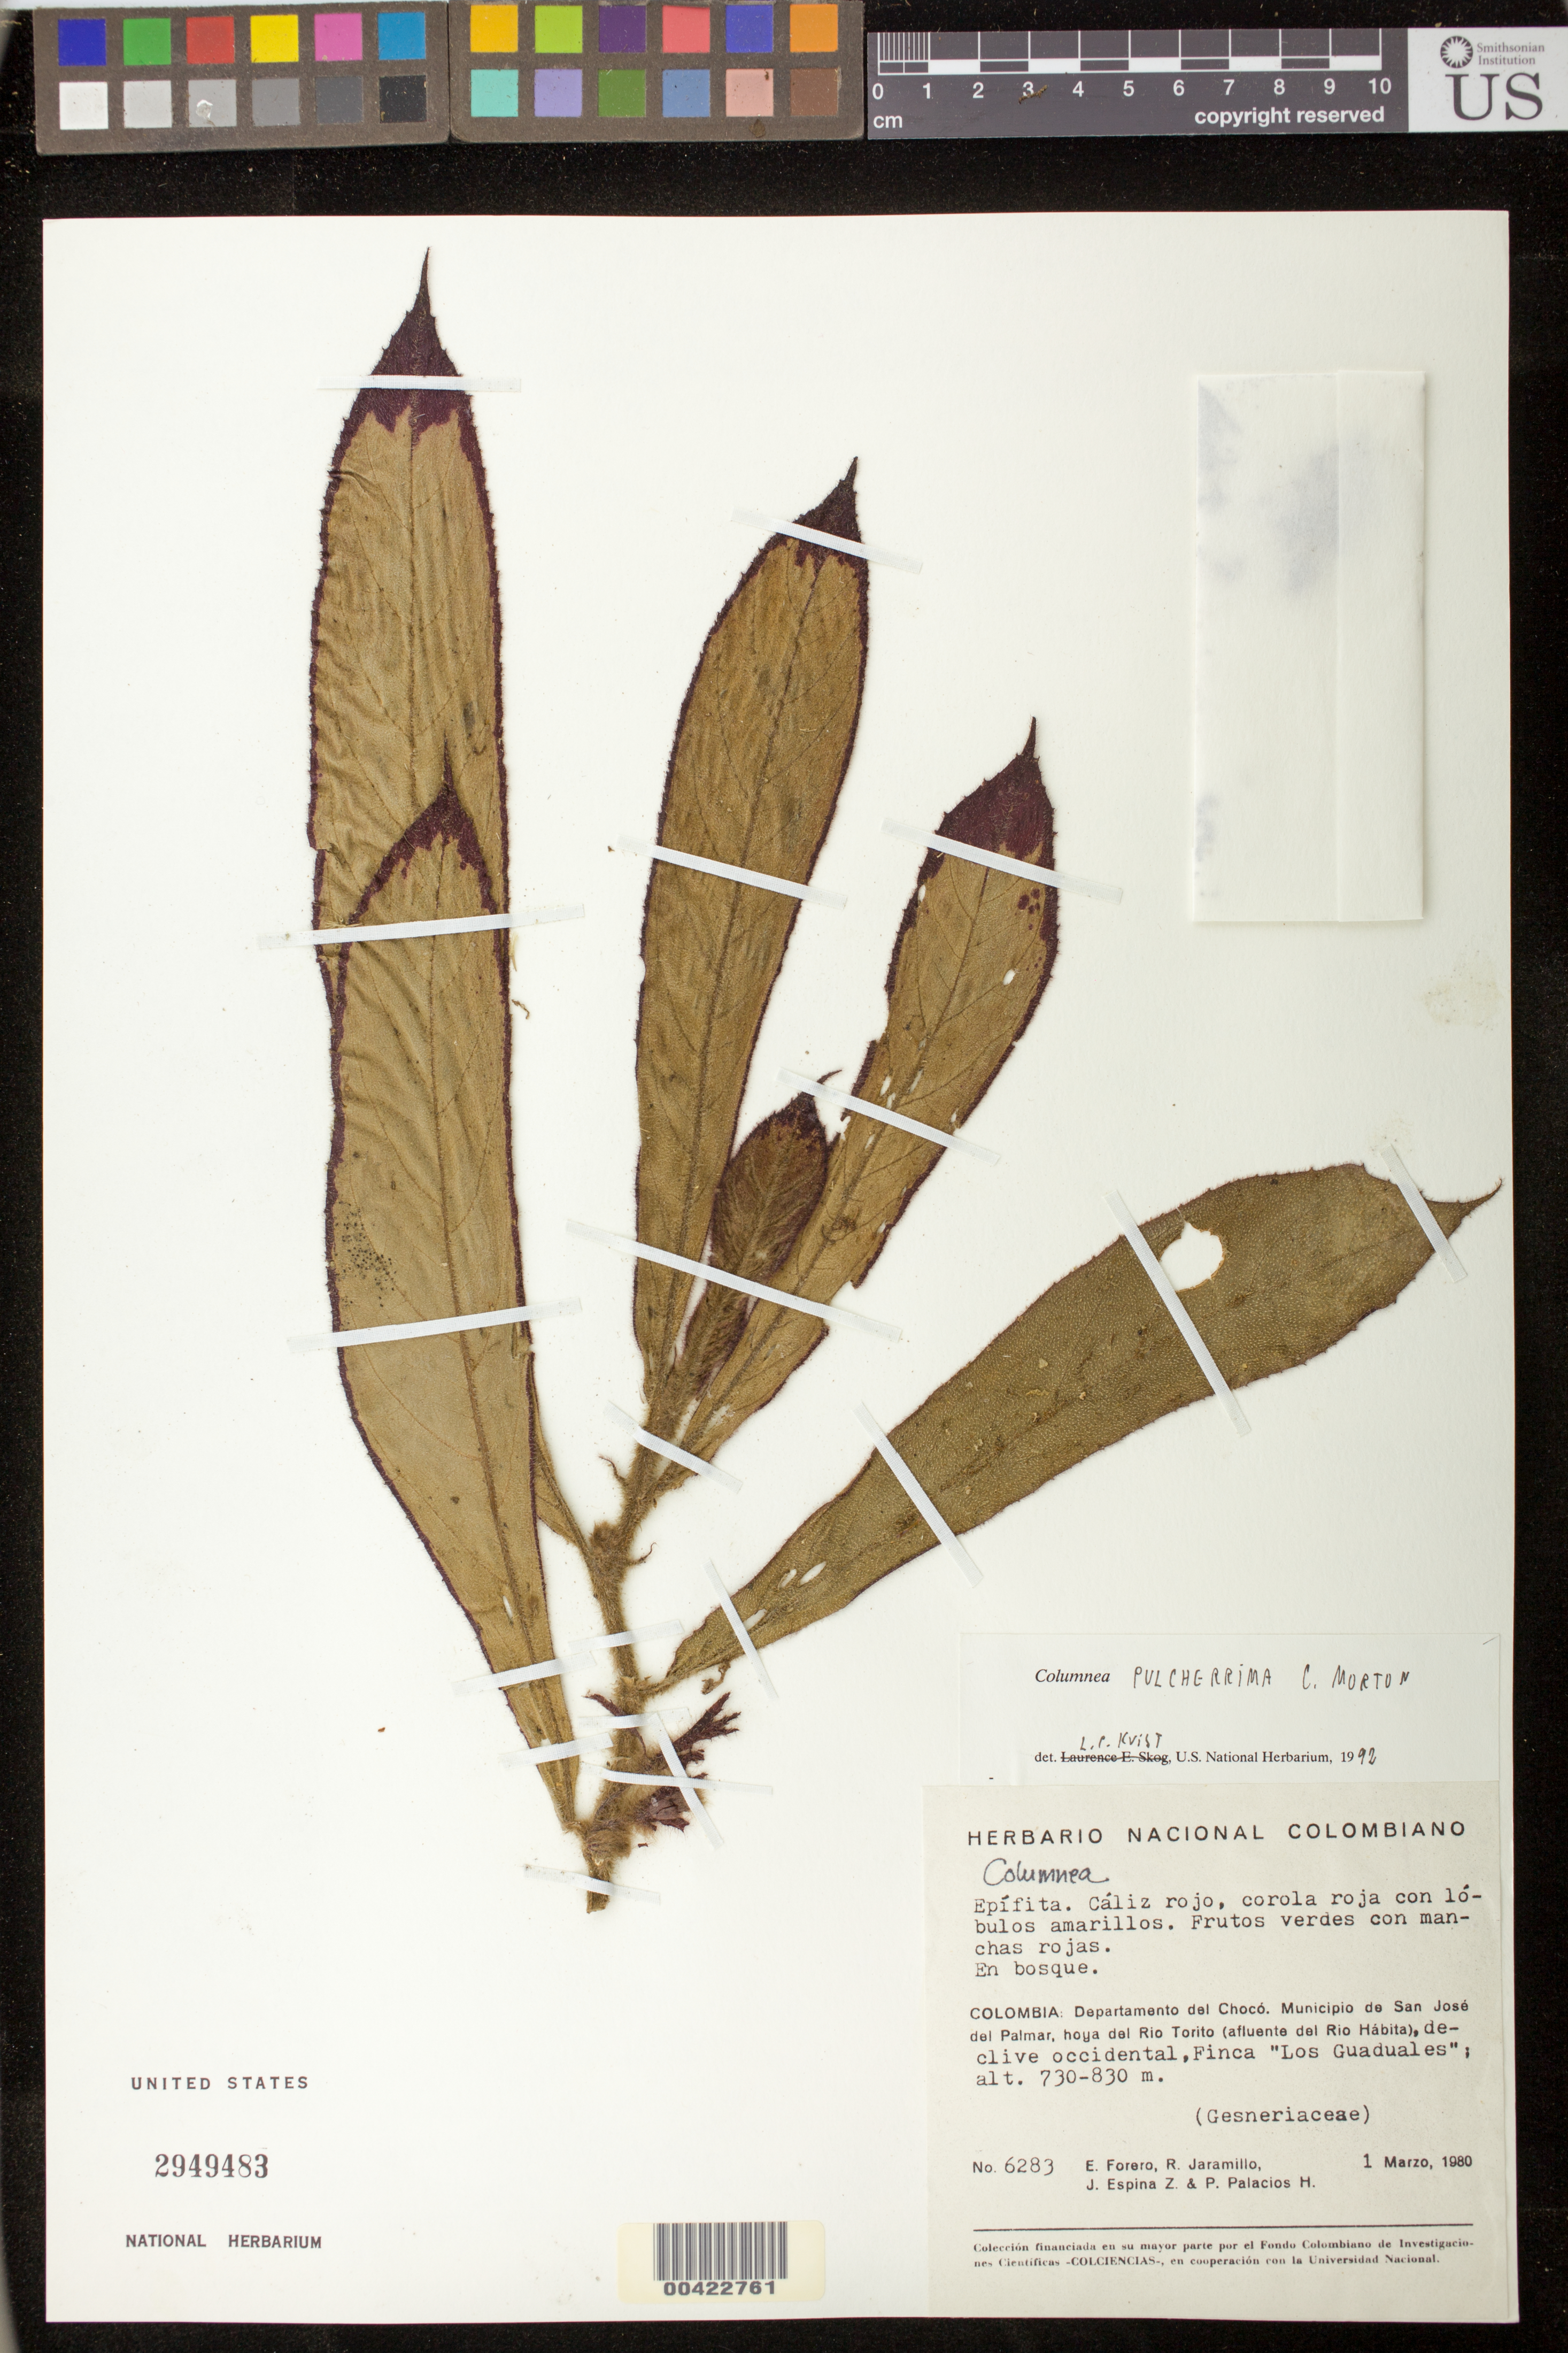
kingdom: Plantae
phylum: Tracheophyta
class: Magnoliopsida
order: Lamiales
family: Gesneriaceae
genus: Columnea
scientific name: Columnea pulcherrima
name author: C.V. Morton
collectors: E. Forero, R. Jaramillo M., J. Espina Z. & P. Palacios H.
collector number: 6283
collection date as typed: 01 Mar 1980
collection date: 1980-03-01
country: Colombia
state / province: Chocó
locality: San Jose del Palmar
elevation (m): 730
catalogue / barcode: US 2949483